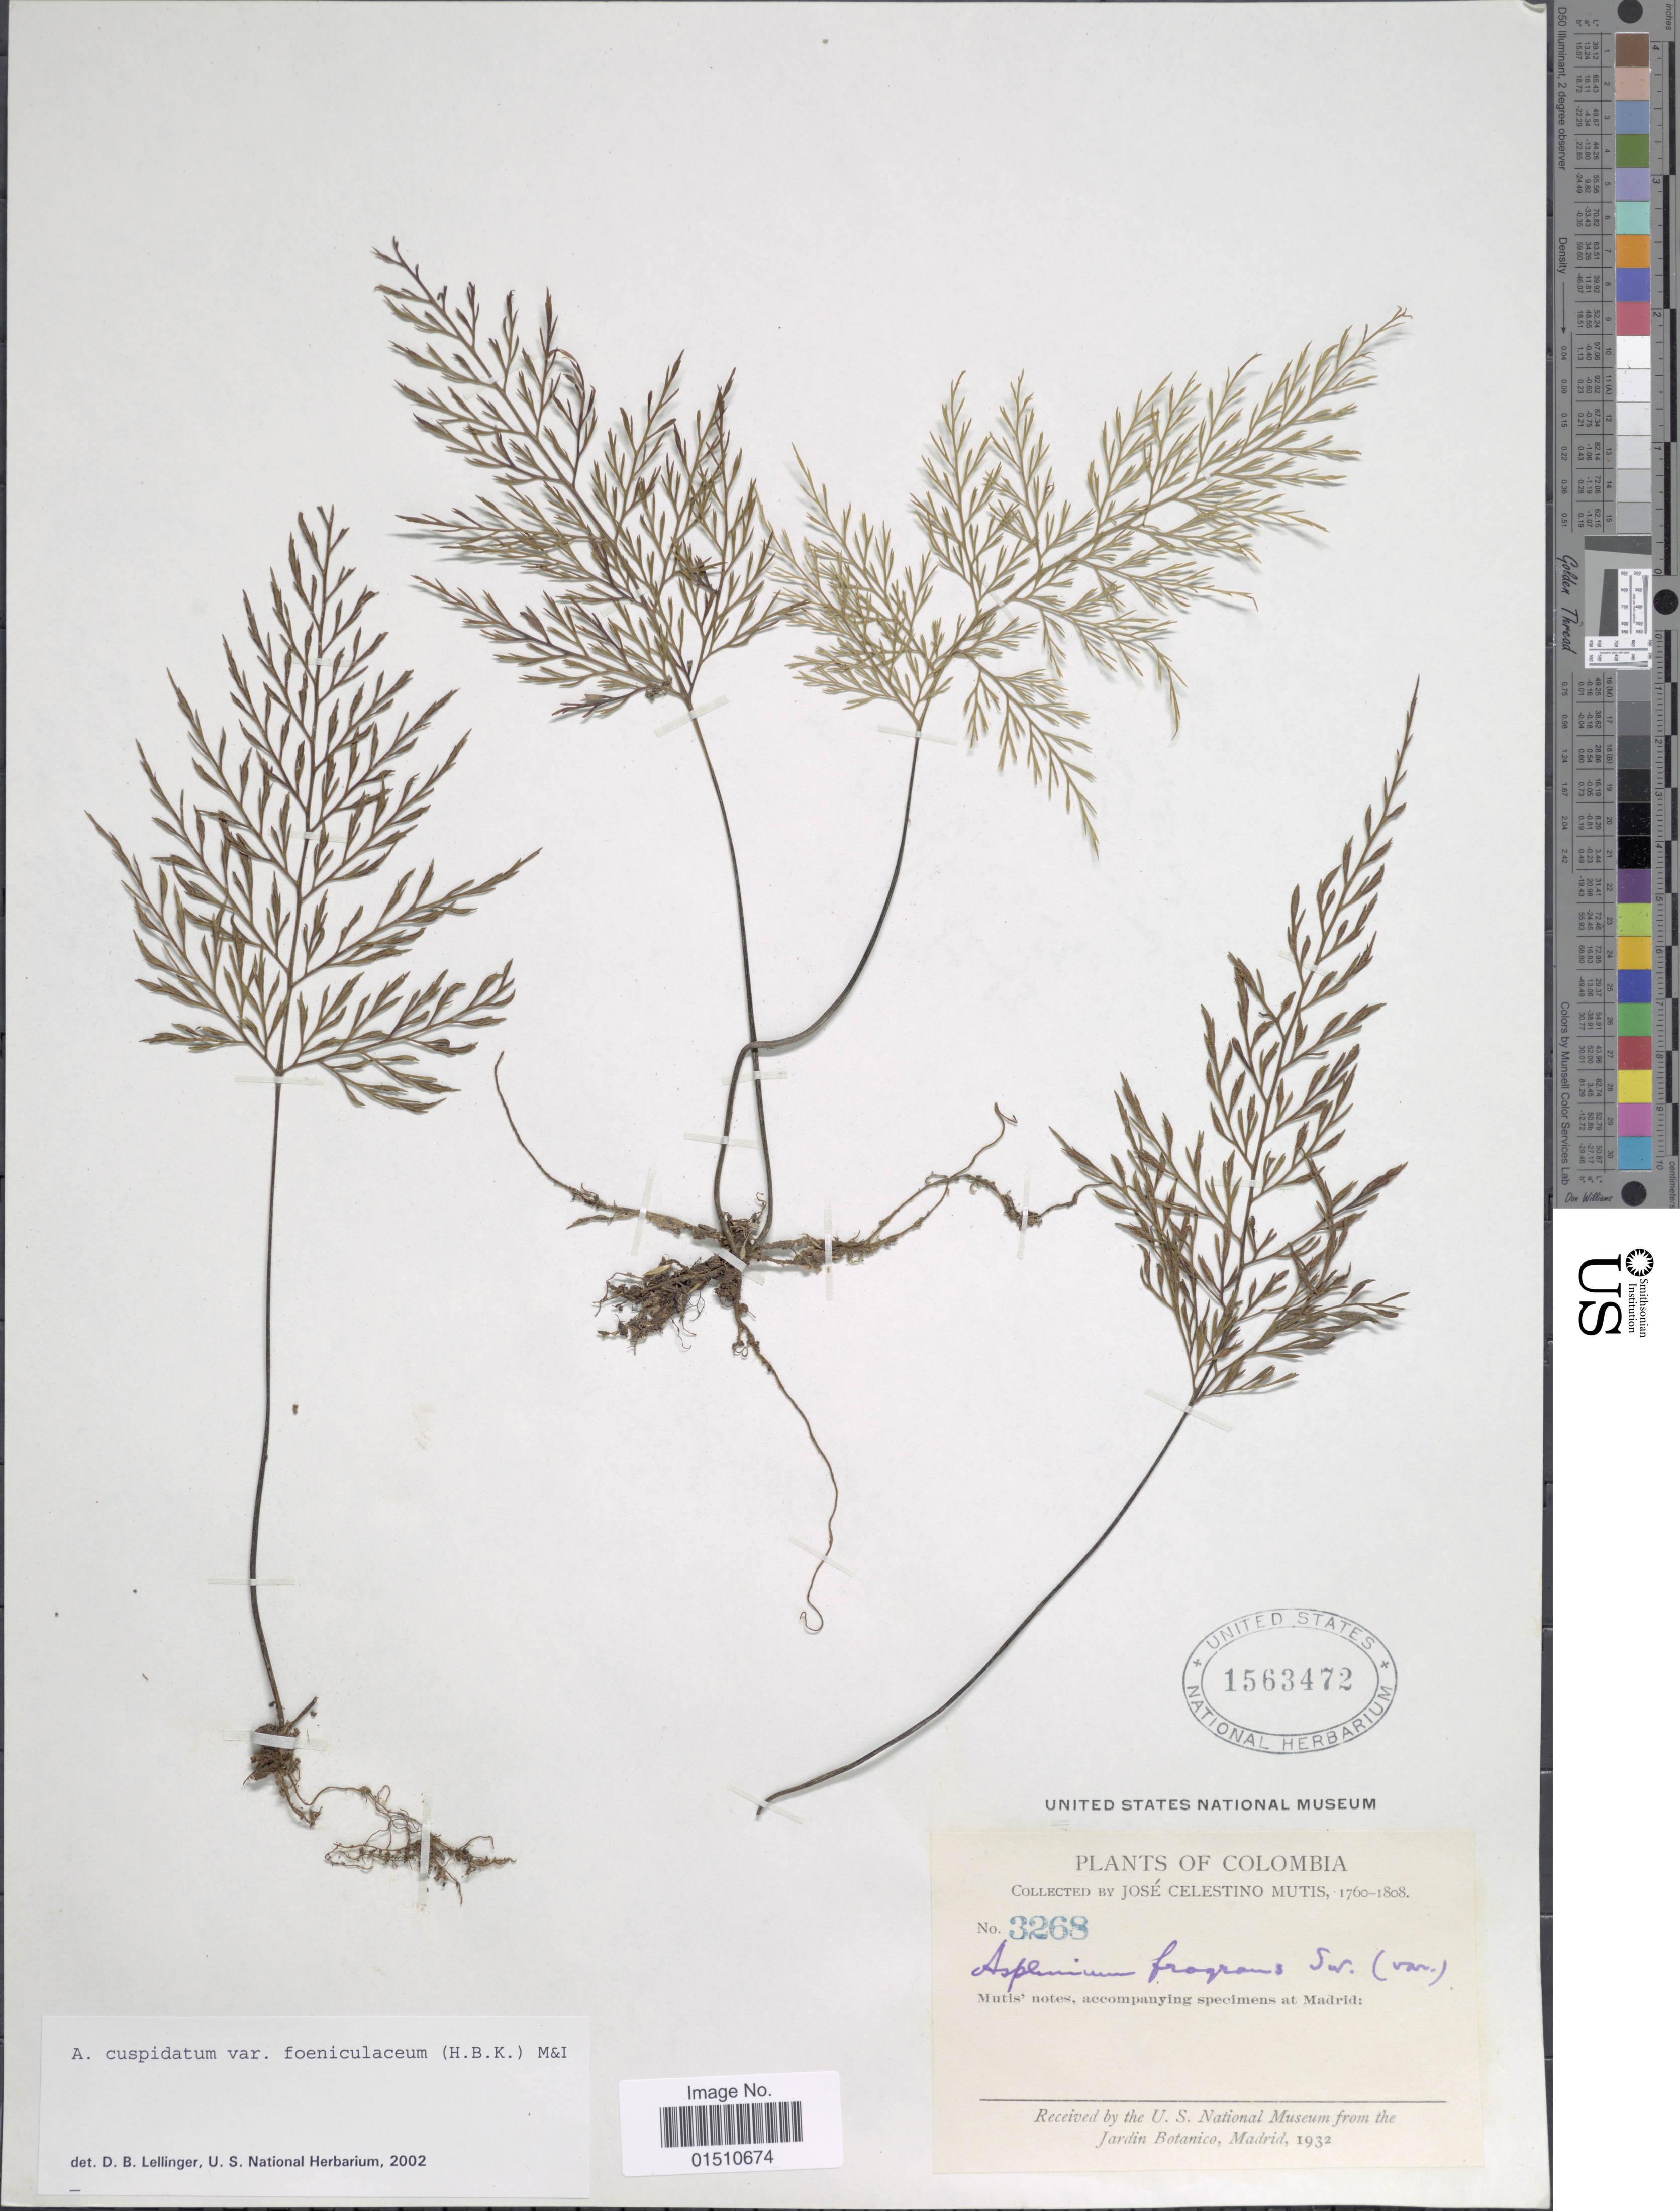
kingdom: Plantae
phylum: Tracheophyta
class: Polypodiopsida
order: Polypodiales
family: Aspleniaceae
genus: Asplenium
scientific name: Asplenium cuspidatum var. foeniculaceum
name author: (Kunth) C.V. Morton & Lellinger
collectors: J. C. B. Mutis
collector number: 3268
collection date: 1760/1808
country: Colombia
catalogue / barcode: US 1563472